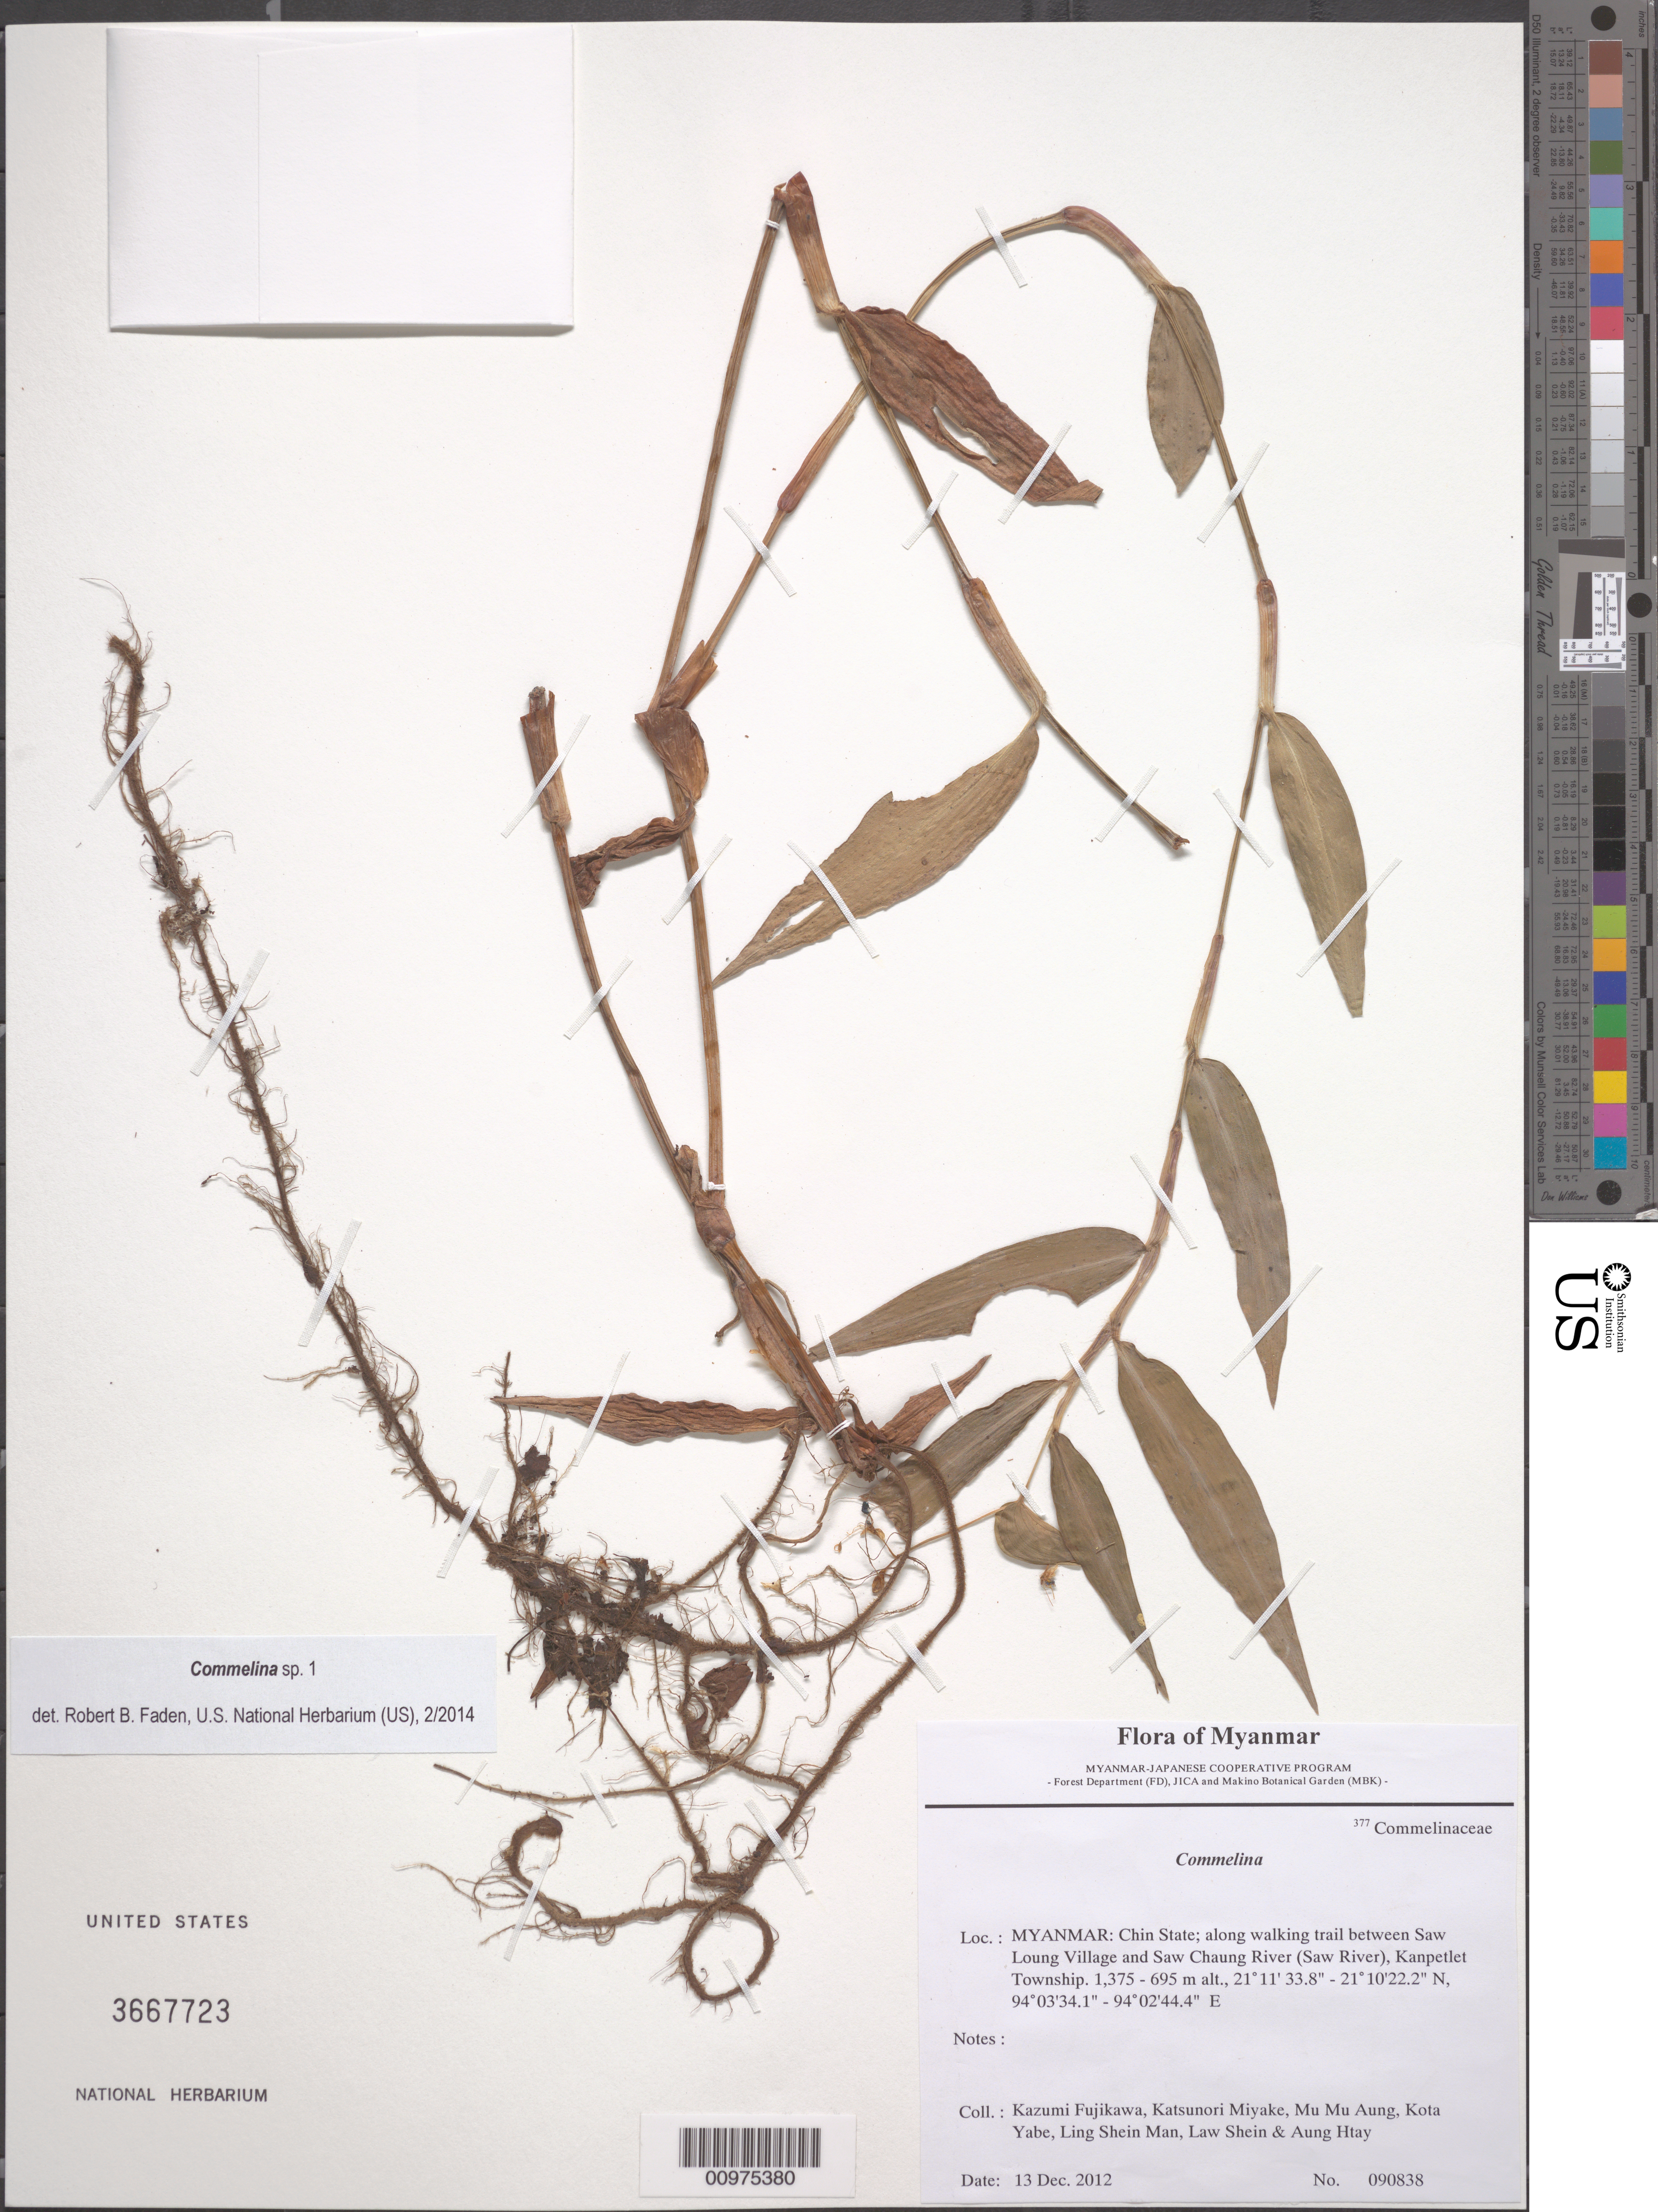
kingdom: Plantae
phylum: Tracheophyta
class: Liliopsida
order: Commelinales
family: Commelinaceae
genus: Commelina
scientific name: Commelina sp. 1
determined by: Faden, Robert B., (US), Smithsonian Institution - National Museum of Natural History (UNITED STATES)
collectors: K. Fujikawa et al.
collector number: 090838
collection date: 2012-12-13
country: Myanmar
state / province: Chin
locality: along walking trail between Saw Loung Village and Saw Chaung River (Saw River), Kanpetlet Township.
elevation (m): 1375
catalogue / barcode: US 3667723